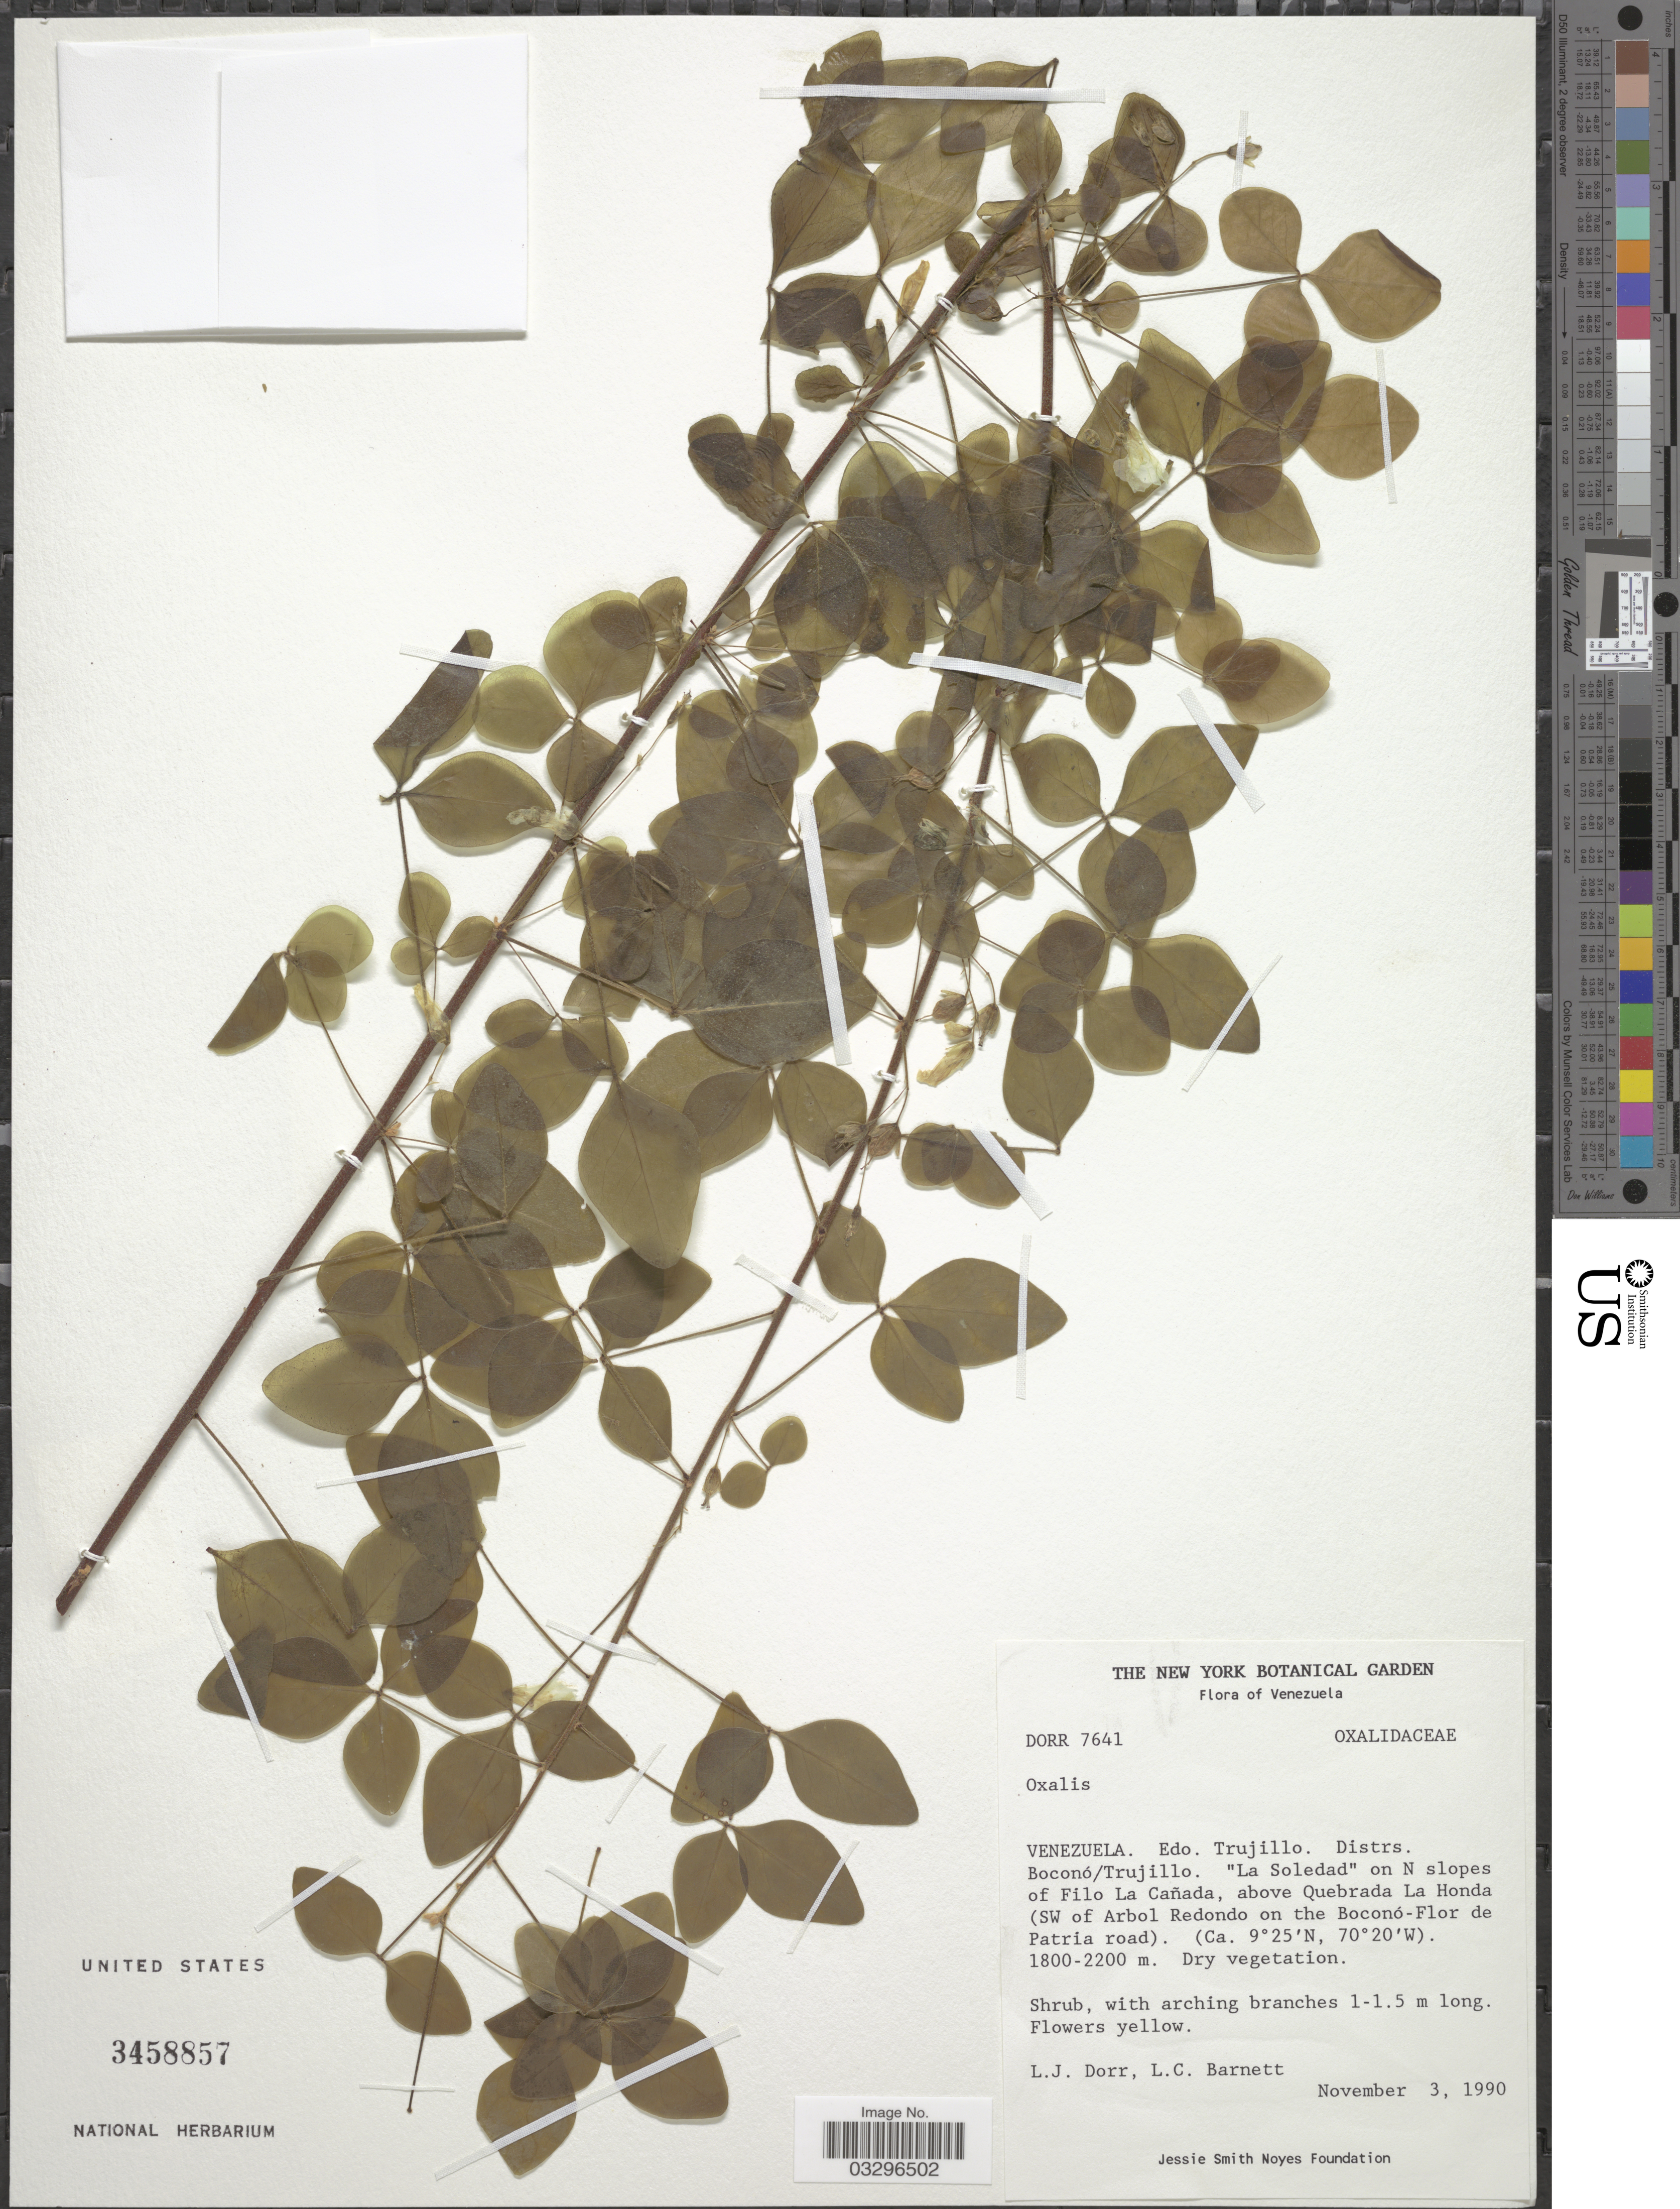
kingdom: Plantae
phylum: Tracheophyta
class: Magnoliopsida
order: Oxalidales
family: Oxalidaceae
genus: Oxalis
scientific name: Oxalis rhombifolia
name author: Jacq.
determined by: Canelón, Daniela S., (PORT), BioCentro-UNELLEZ (VENEZUELA)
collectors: L. J. Dorr & L. C. Barnett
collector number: DORR 7641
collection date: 1990-11-03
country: Venezuela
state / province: Trujillo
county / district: Boconó/Trujillo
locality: "La Soledad" on N slopes of Filo La Cañada, above Quebrada La Honda (SW of Arbol Redondo on the Boconó-Flor de Patria road)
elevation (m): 1800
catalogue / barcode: US 3458857